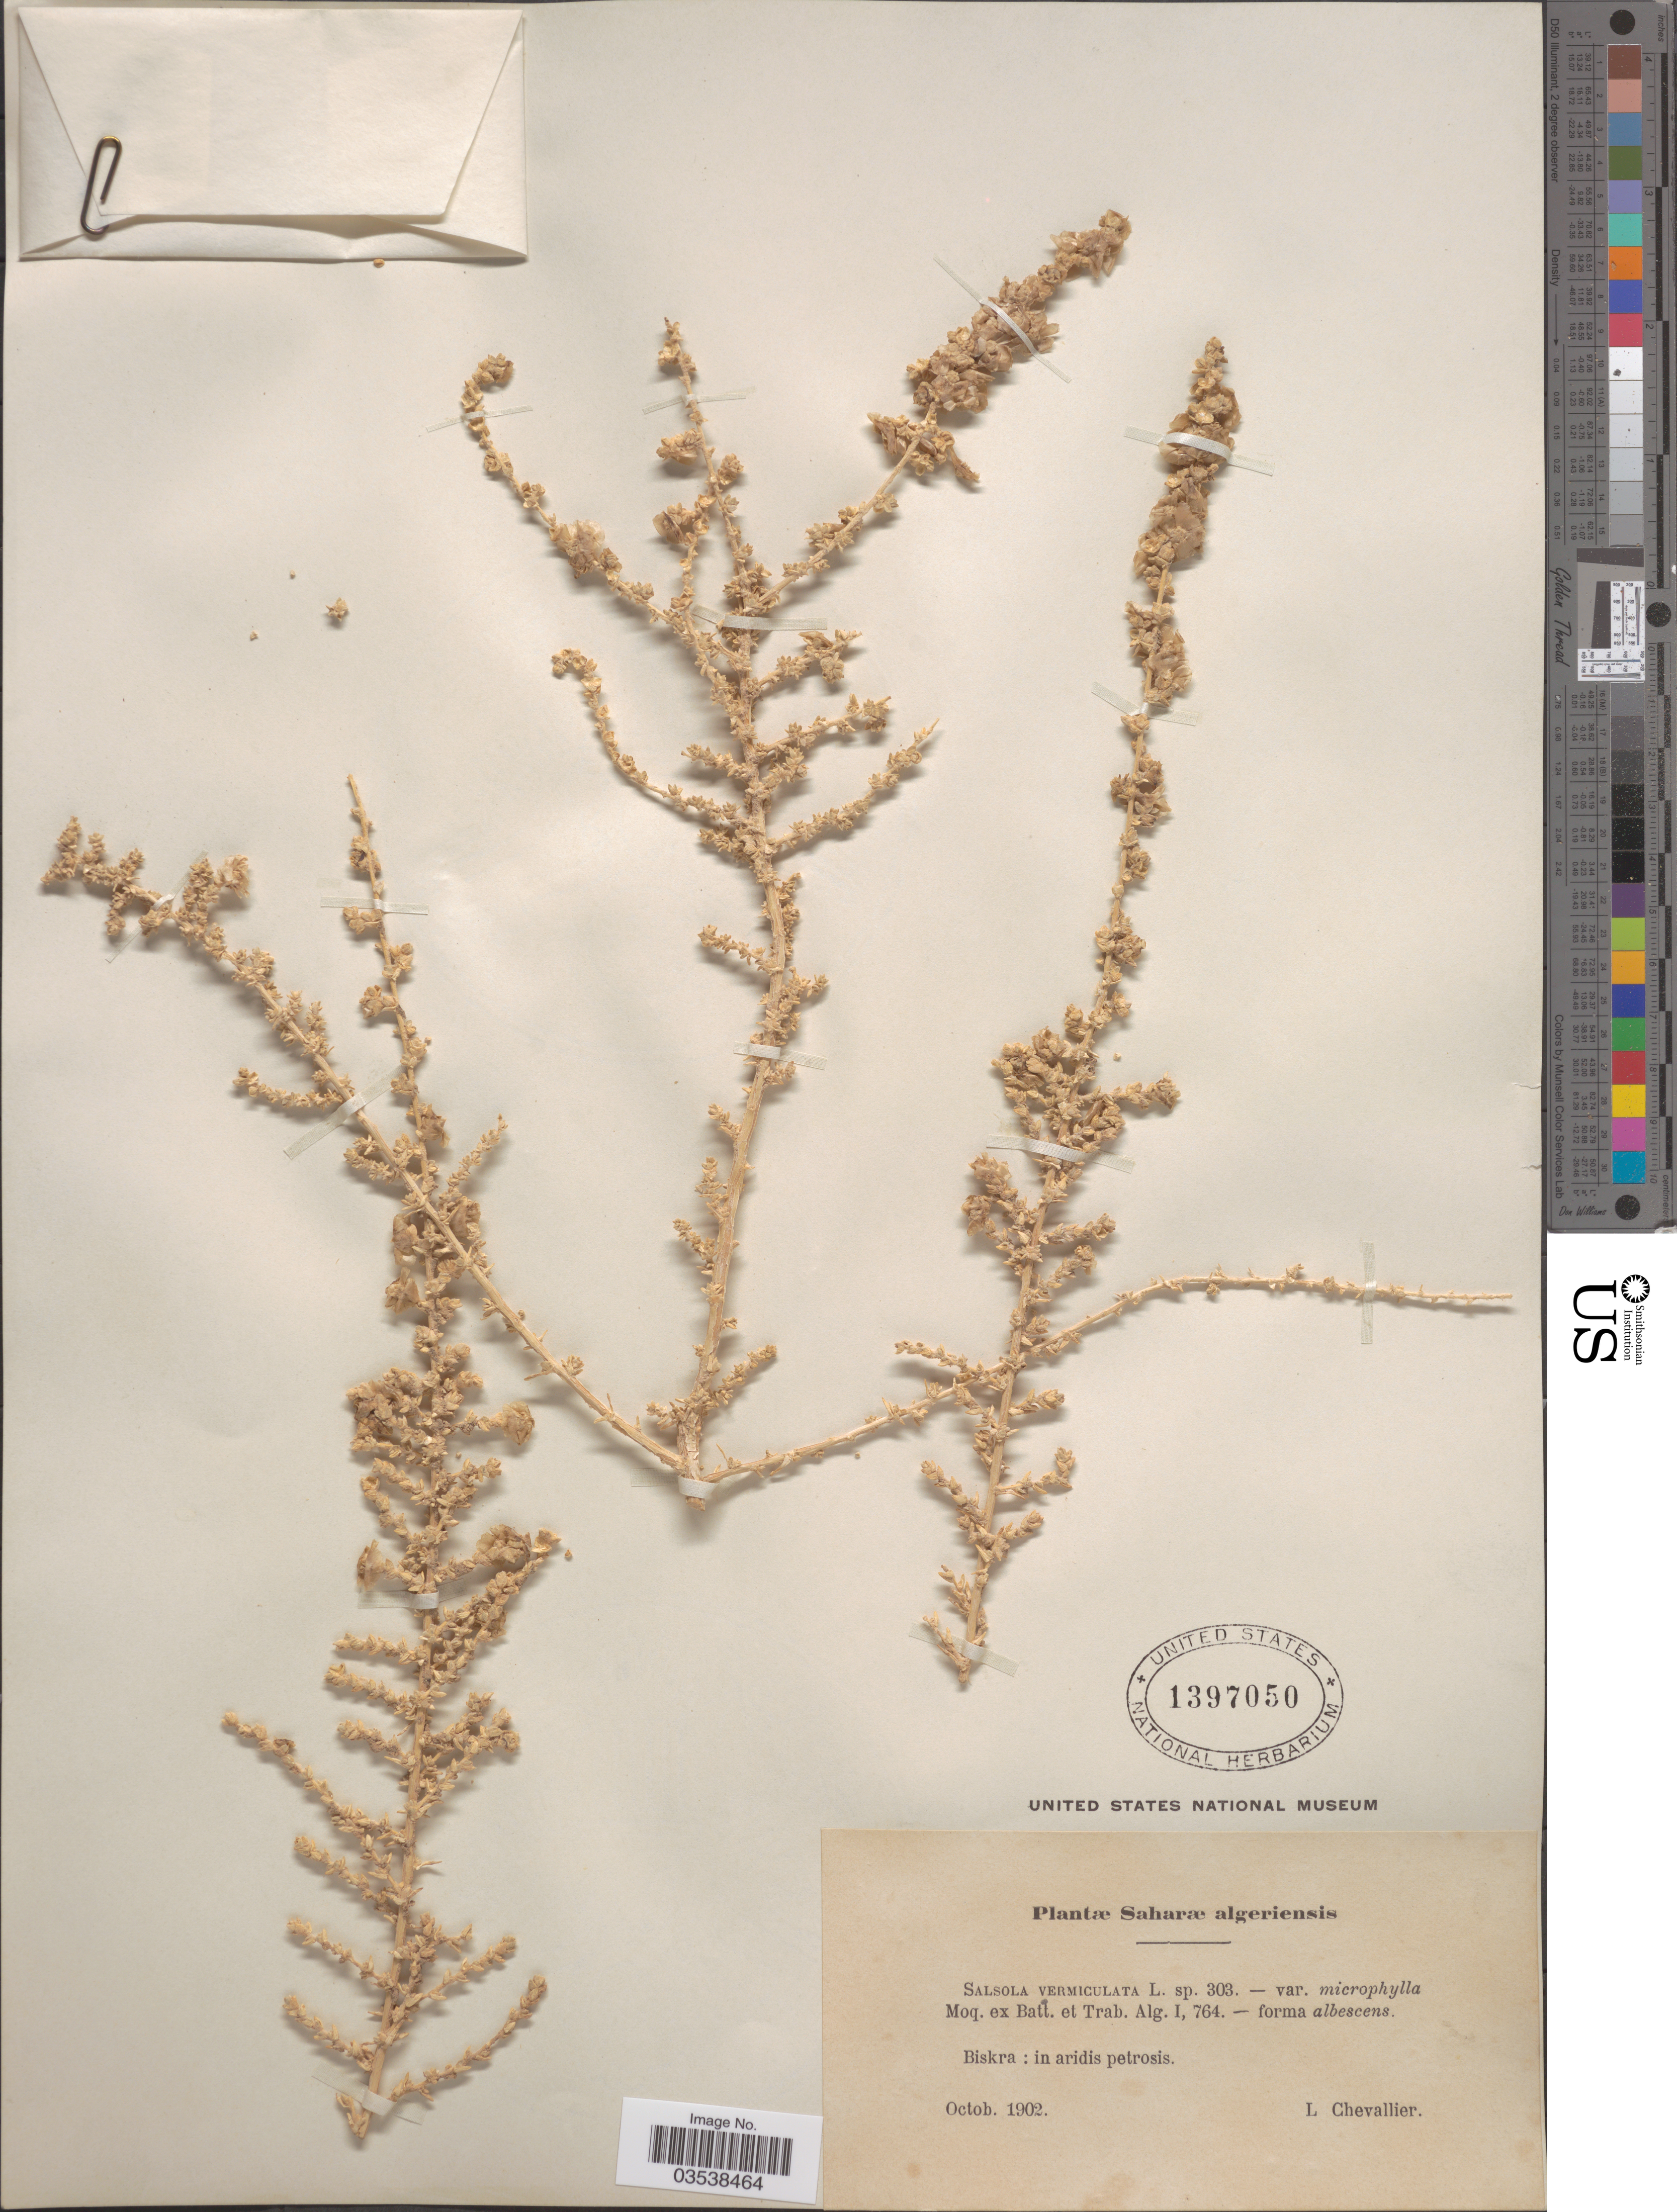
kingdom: Plantae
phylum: Tracheophyta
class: Magnoliopsida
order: Caryophyllales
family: Amaranthaceae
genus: Caroxylon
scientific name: Caroxylon vermiculatum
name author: (L.) Akhani & Roalson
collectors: L. Chevallier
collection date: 1902-10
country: Algeria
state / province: Biskra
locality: Saharæ algeriensis. Biskra: in aridis petrosis.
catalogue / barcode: US 1397050